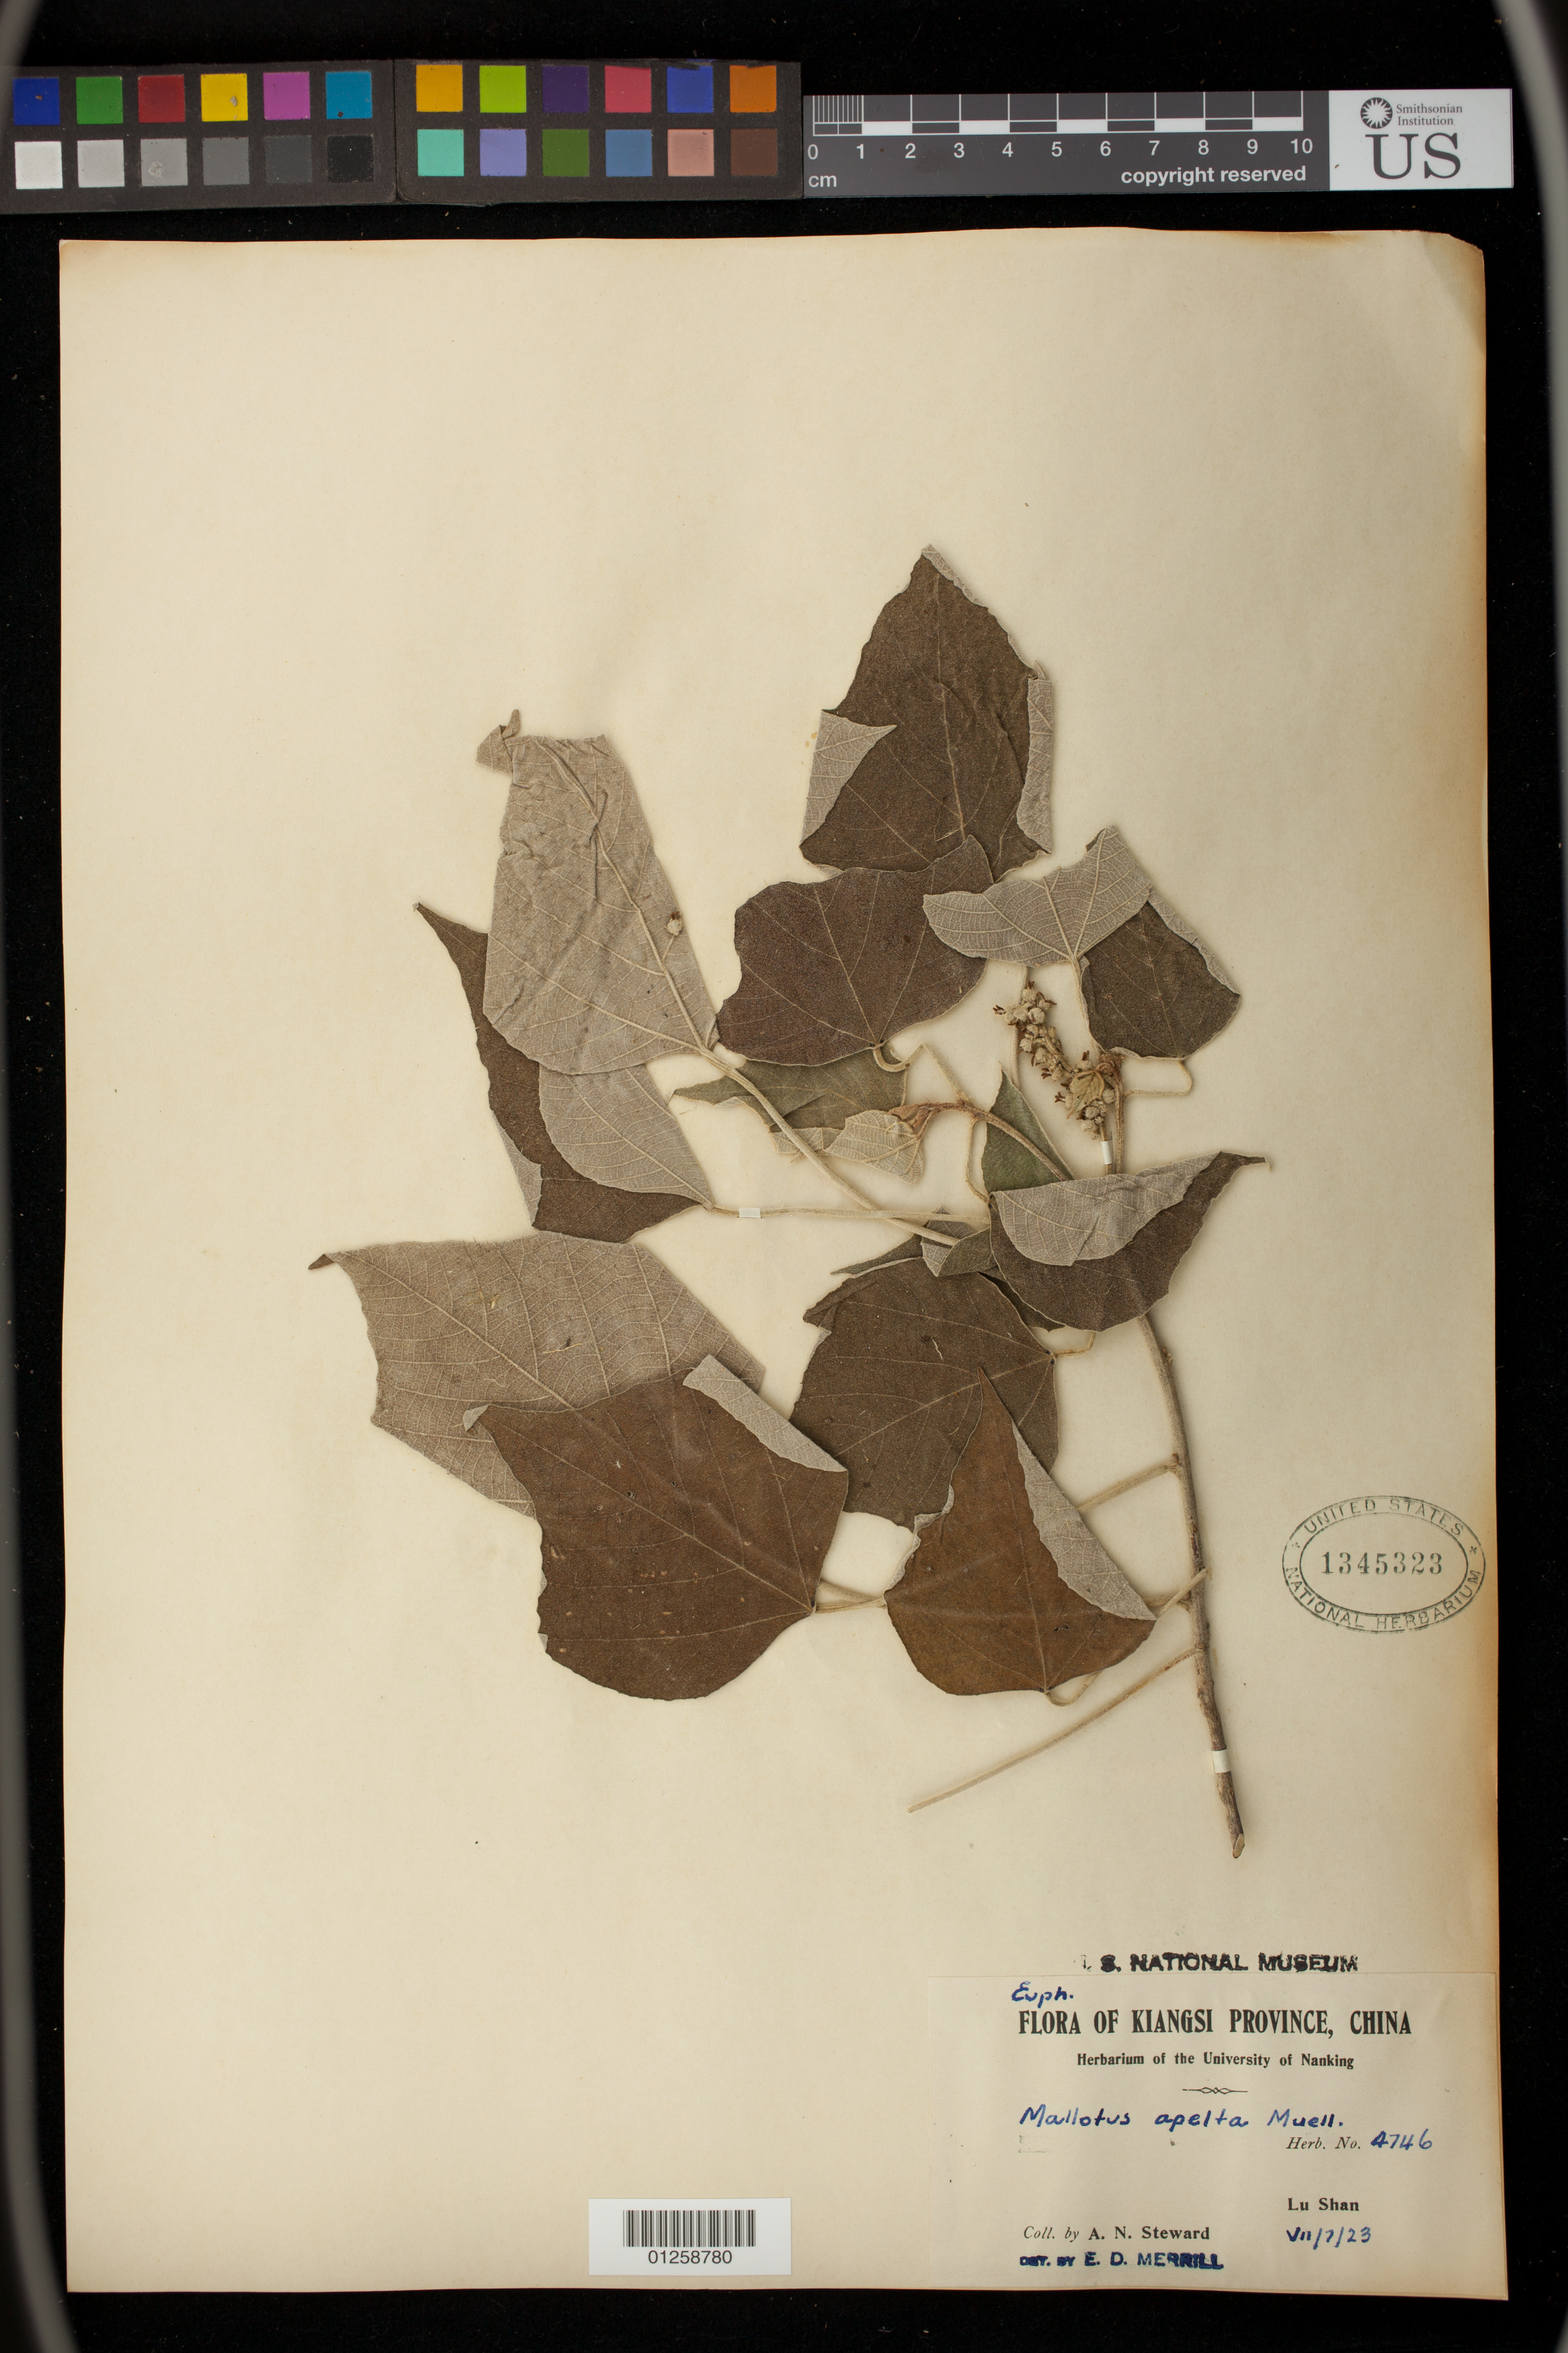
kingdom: Plantae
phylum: Tracheophyta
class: Magnoliopsida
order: Malpighiales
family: Euphorbiaceae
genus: Mallotus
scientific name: Mallotus apelta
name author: (Lour.) Müll. Arg.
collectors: A. Steward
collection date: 1923-07-07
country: China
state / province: Jiangxi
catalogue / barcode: US 1345323